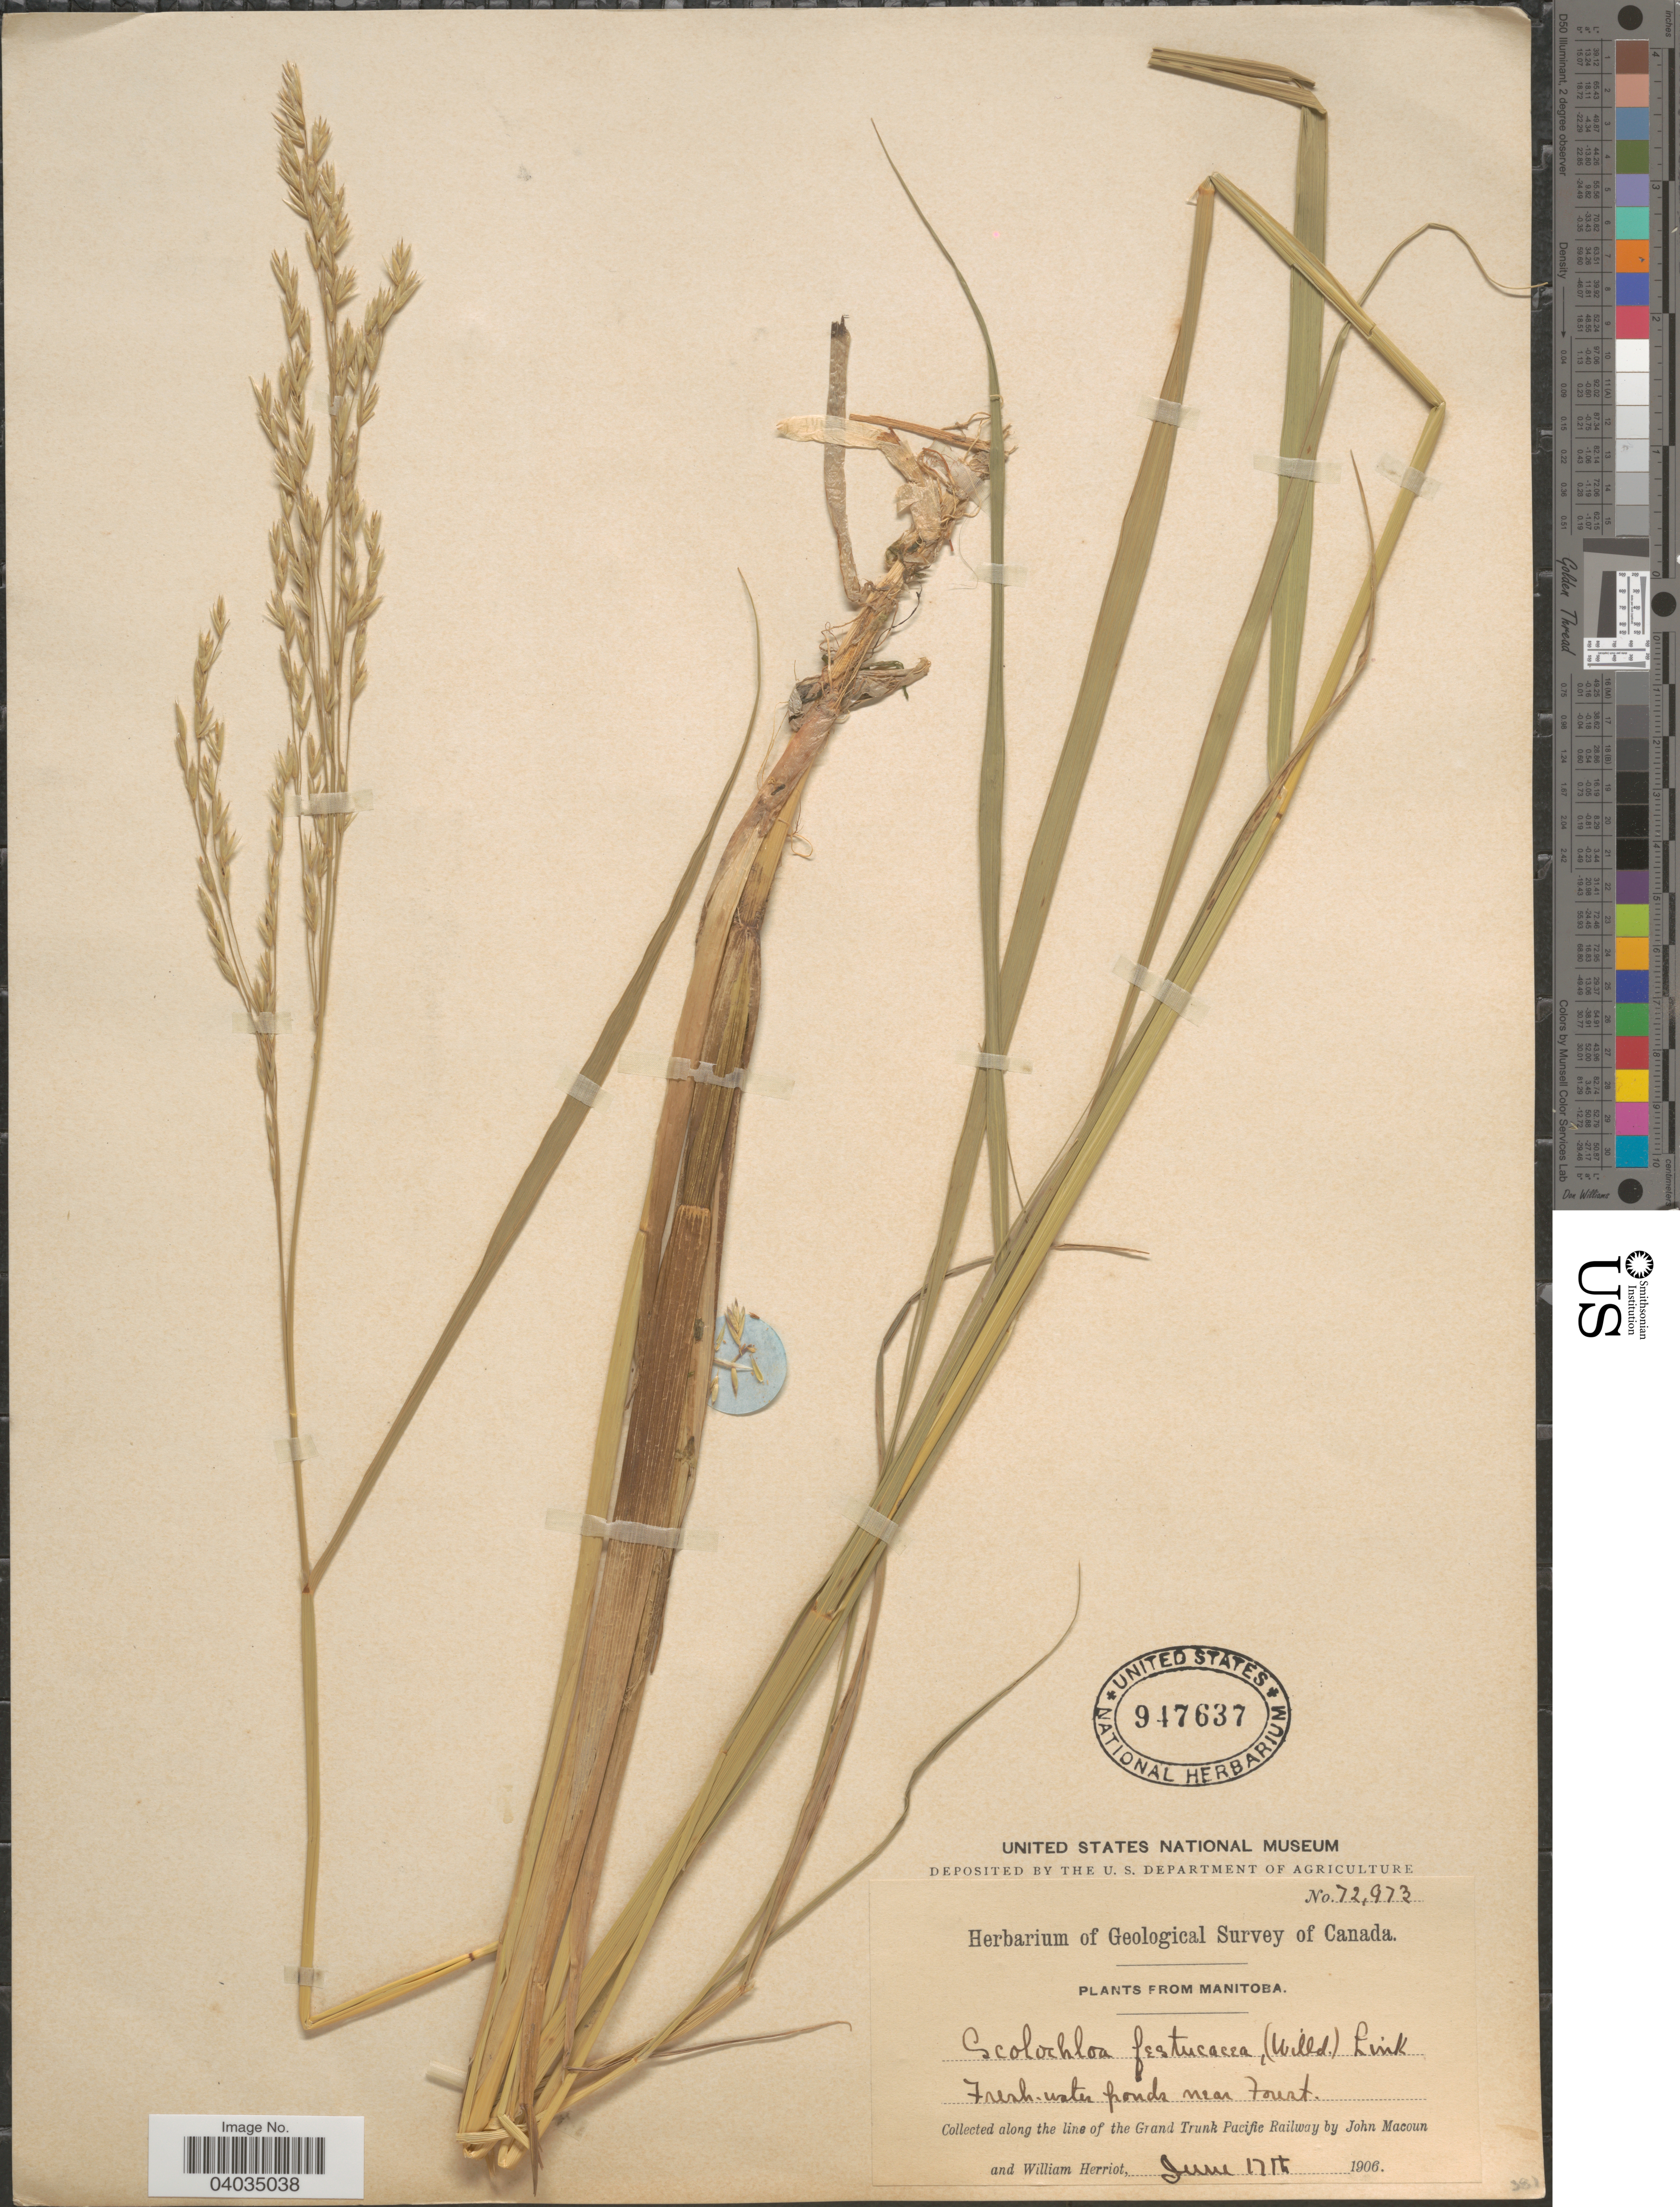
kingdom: Plantae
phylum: Tracheophyta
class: Liliopsida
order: Poales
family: Poaceae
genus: Scolochloa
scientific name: Scolochloa festucacea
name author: (Willd.) Link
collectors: J. Macoun & W. Herriot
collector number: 72973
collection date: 1906-06-17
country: Canada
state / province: Manitoba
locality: Along the lien of the Grand Trunk Pacific Railway.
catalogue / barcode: US 947637